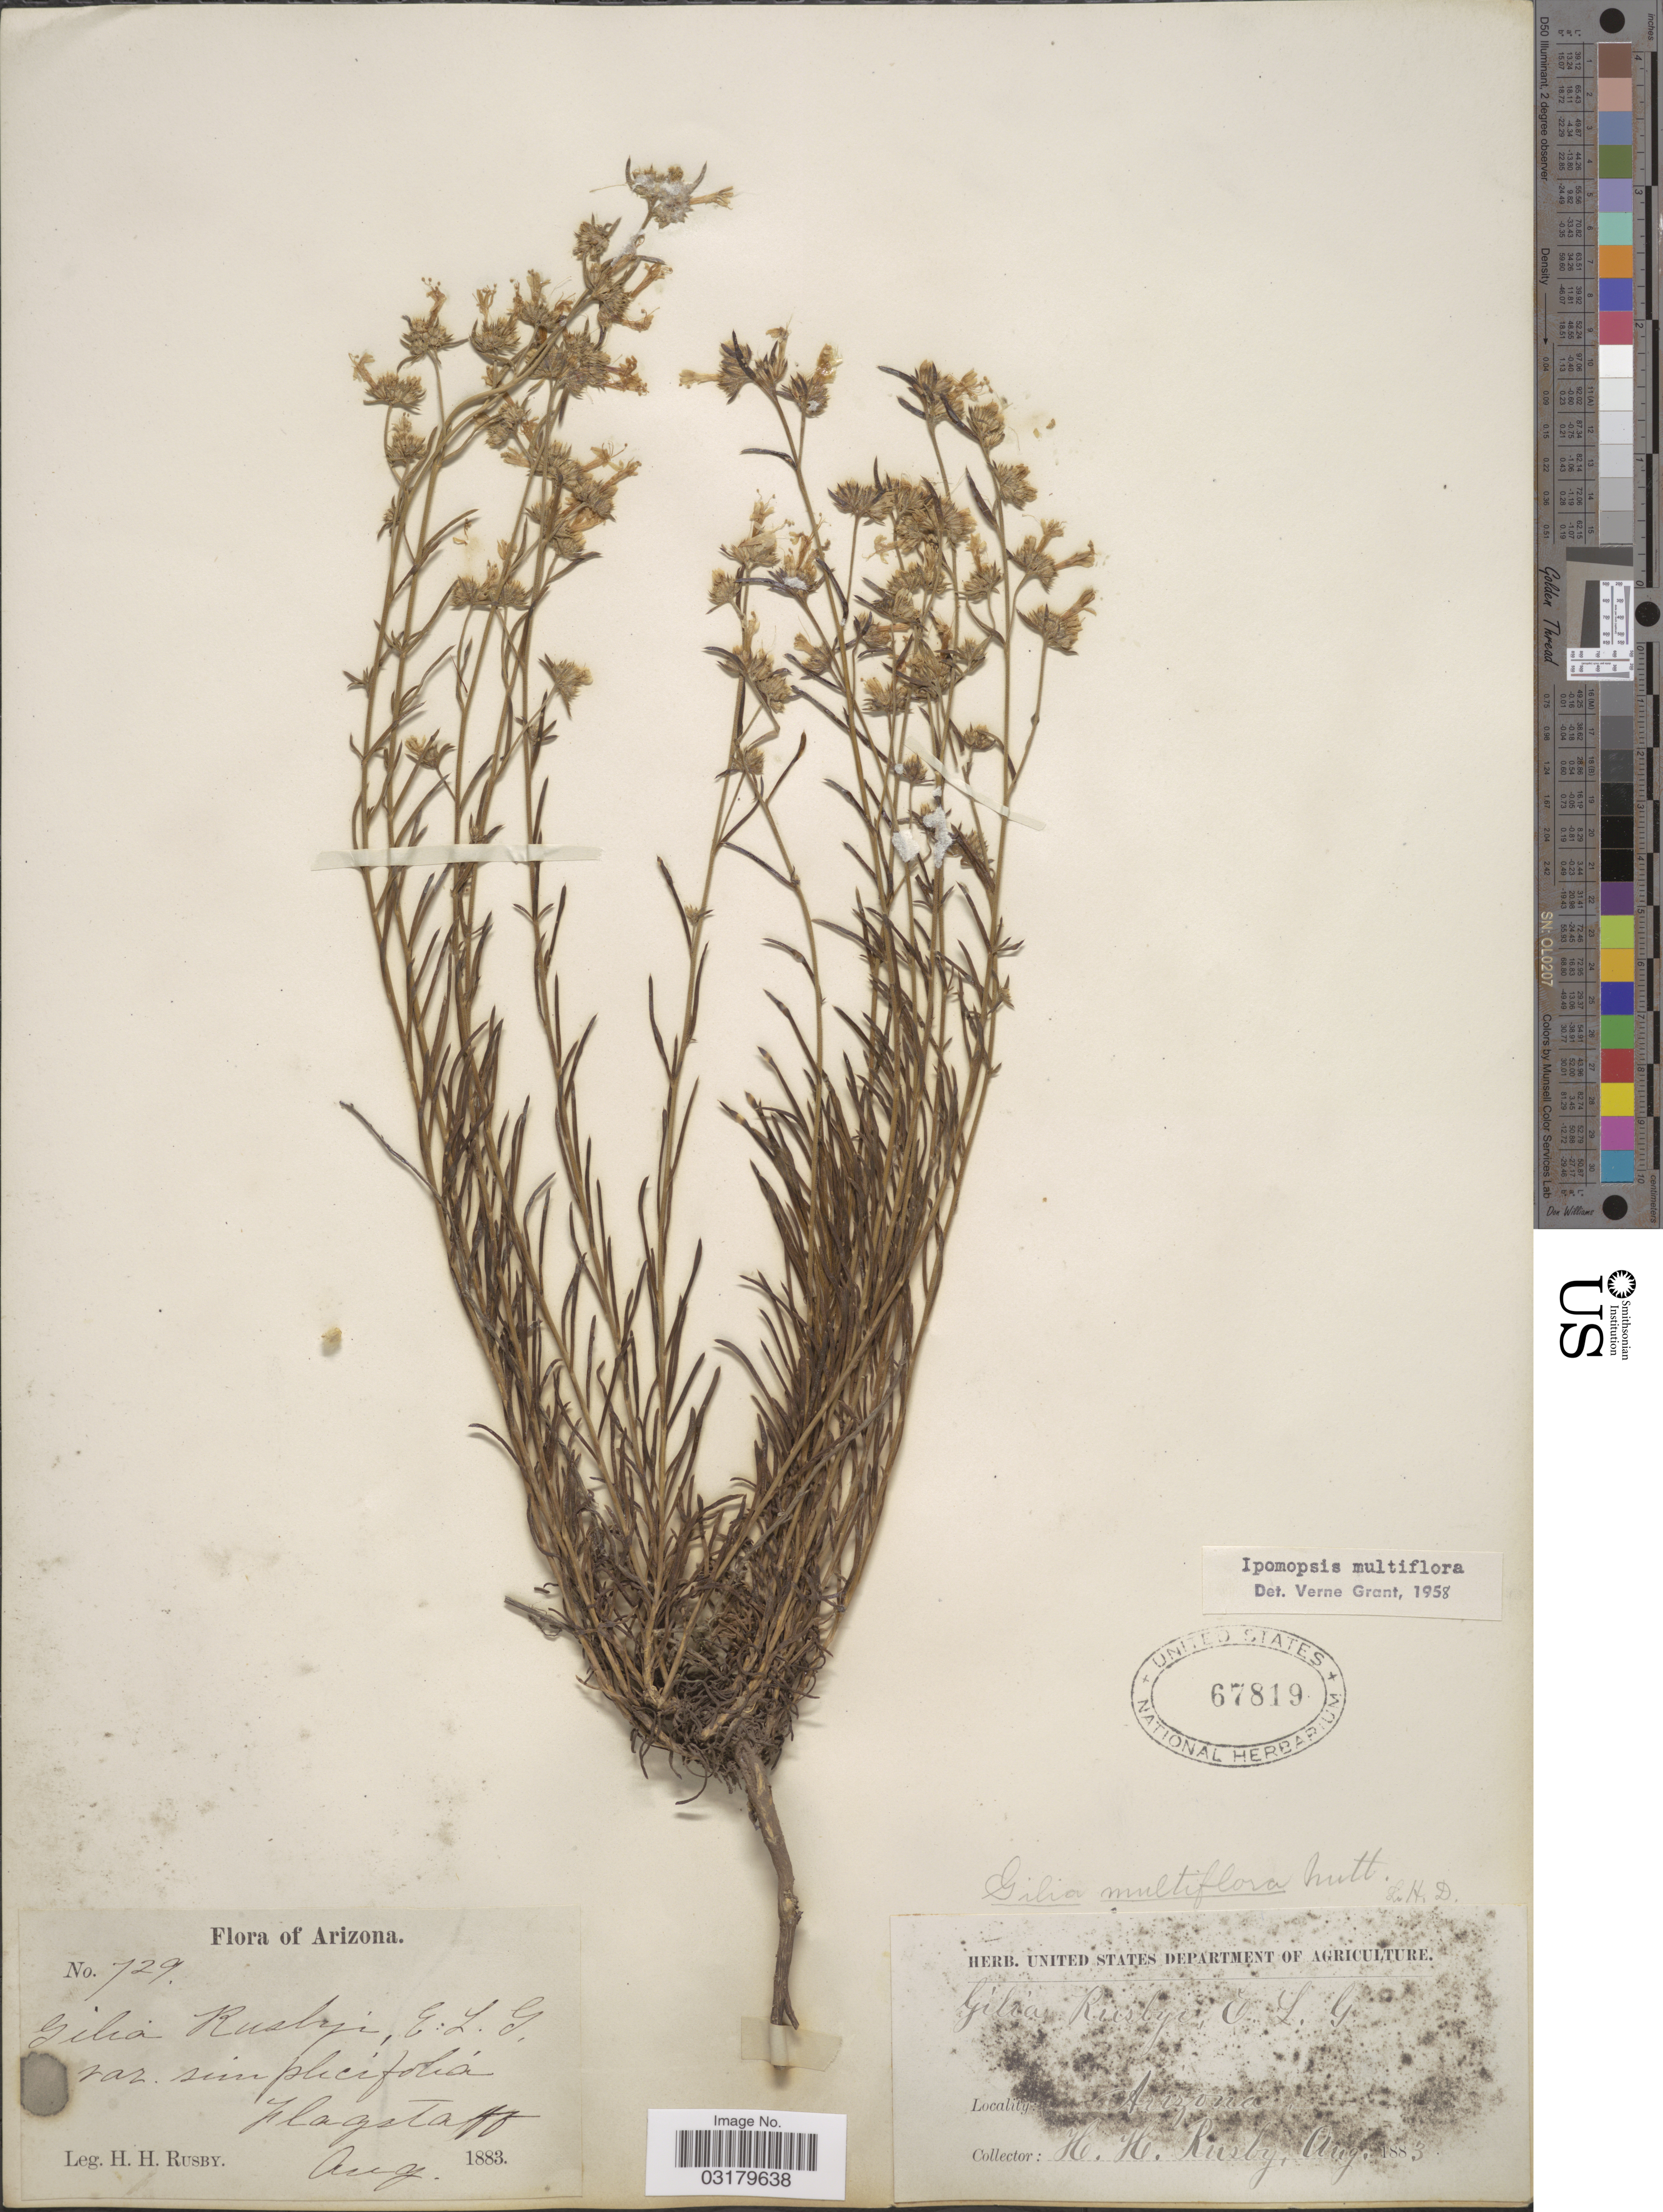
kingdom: Plantae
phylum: Tracheophyta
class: Magnoliopsida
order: Ericales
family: Polemoniaceae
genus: Ipomopsis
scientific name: Ipomopsis multiflora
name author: (Nutt.) V.E. Grant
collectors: H. H. Rusby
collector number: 729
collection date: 1883-08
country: United States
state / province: Arizona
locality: Flagstaff.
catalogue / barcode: US 67819